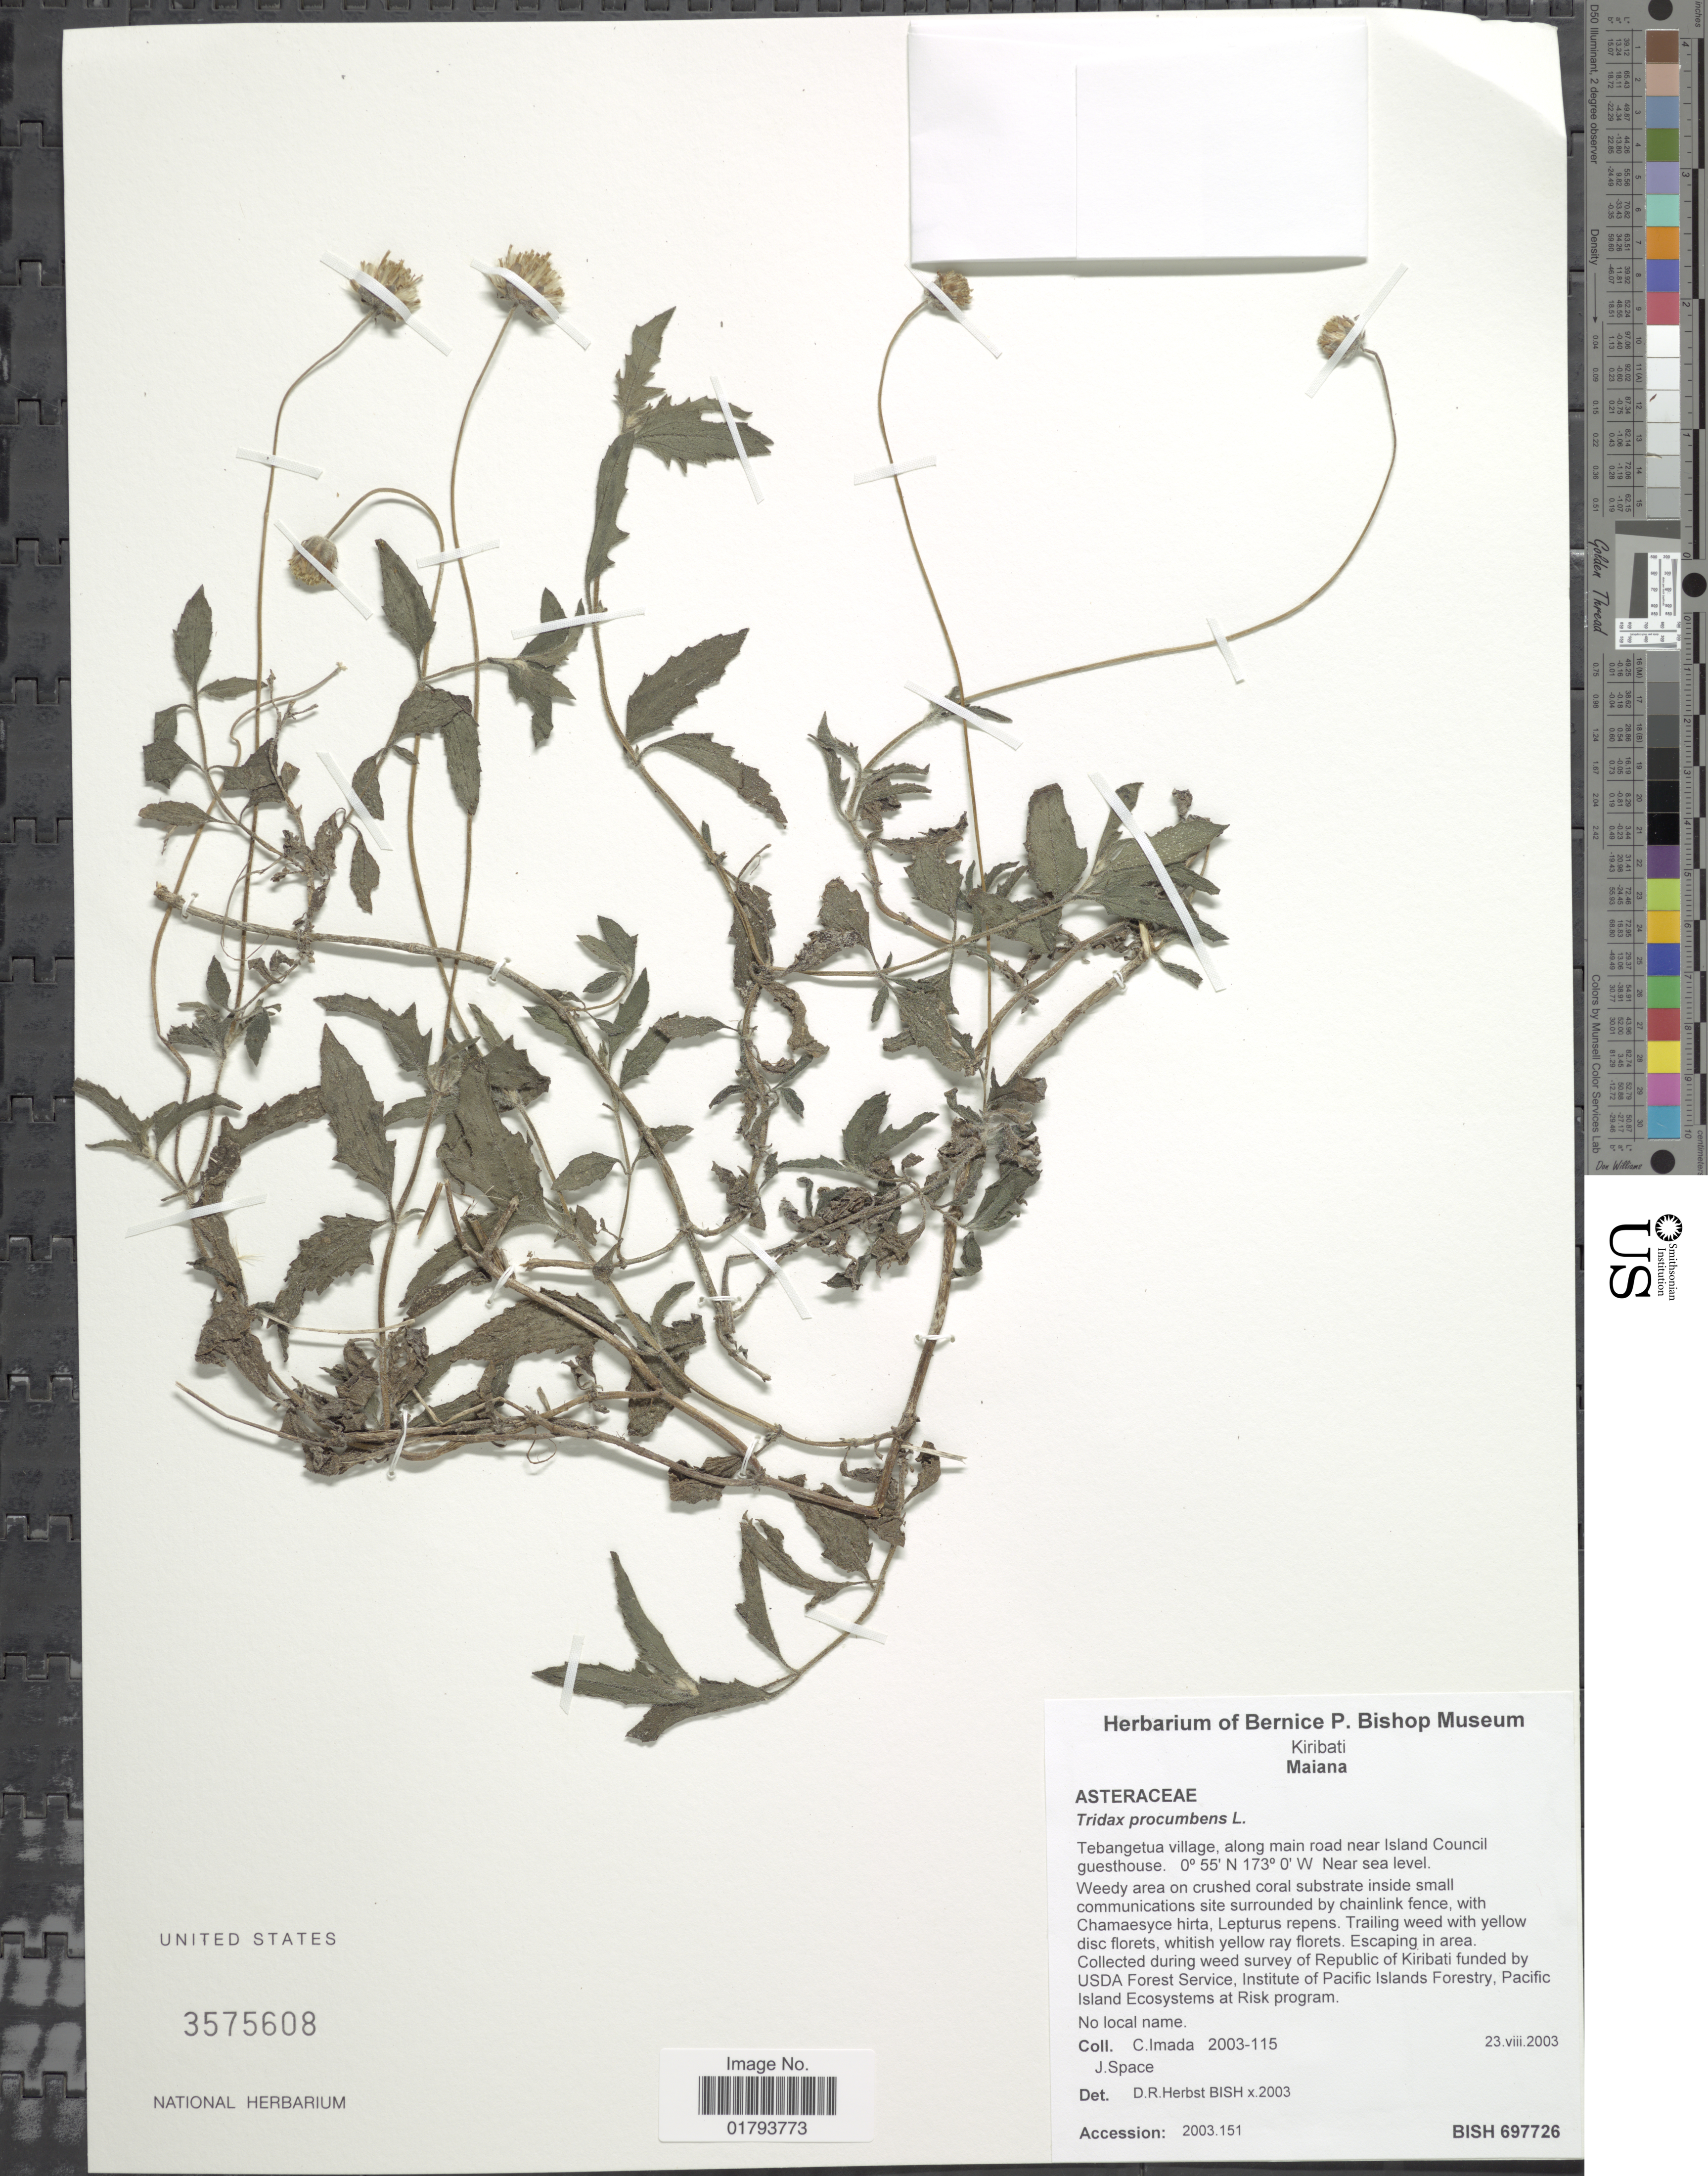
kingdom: Plantae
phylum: Tracheophyta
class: Magnoliopsida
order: Asterales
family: Asteraceae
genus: Tridax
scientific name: Tridax procumbens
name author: L.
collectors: C. Imada & J. Space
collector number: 2003-115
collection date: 2003-08-23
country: Kiribati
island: Maiana Atoll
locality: Maiana, Tebangetua village, along main road near Island Council guesthouse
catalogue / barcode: US 3575608